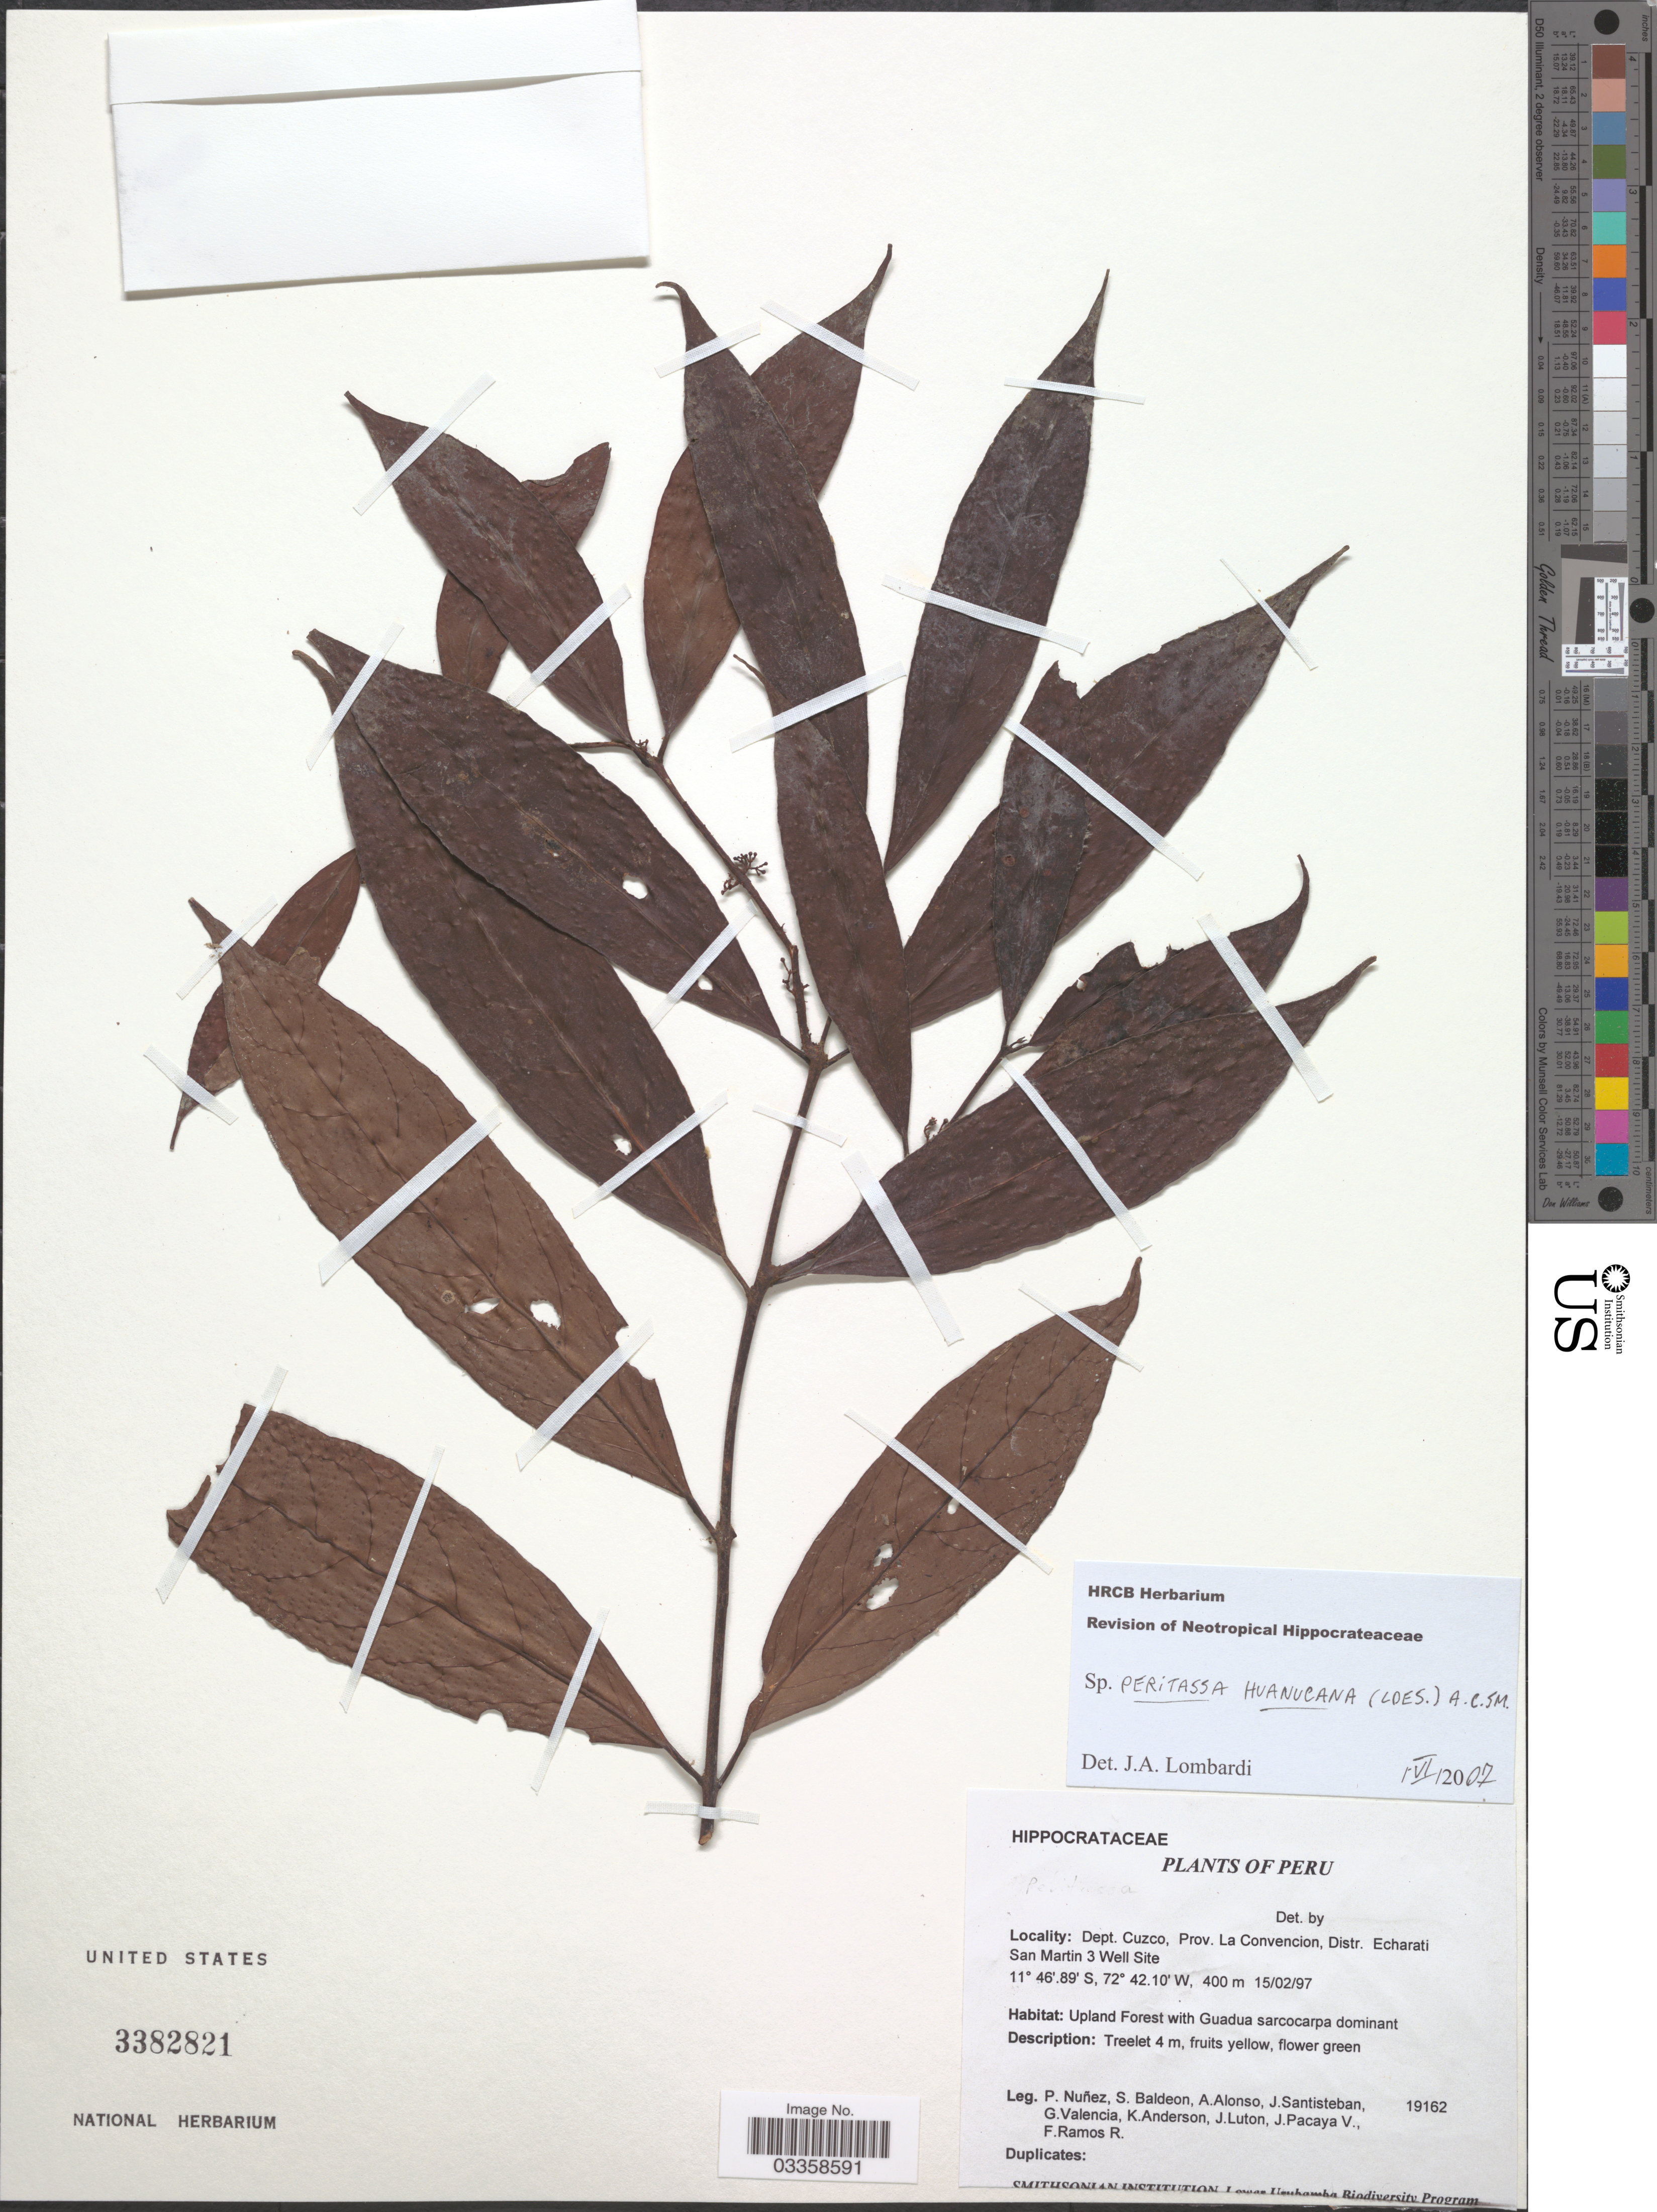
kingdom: Plantae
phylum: Tracheophyta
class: Magnoliopsida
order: Celastrales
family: Celastraceae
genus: Peritassa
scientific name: Peritassa huanucana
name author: (Loes.) A.C. Sm.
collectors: P. Nuñez V., S. Baldeon, A. Alonso, J. Santisteban & et al.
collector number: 19162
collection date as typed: Transcribed d/m/y: 15/2/97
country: Peru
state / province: Cusco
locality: Dept. Cuzco, Prov. La Convencion, Distr. Echarati San Martin 3 Well Site.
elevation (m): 400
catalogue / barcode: US 3382821